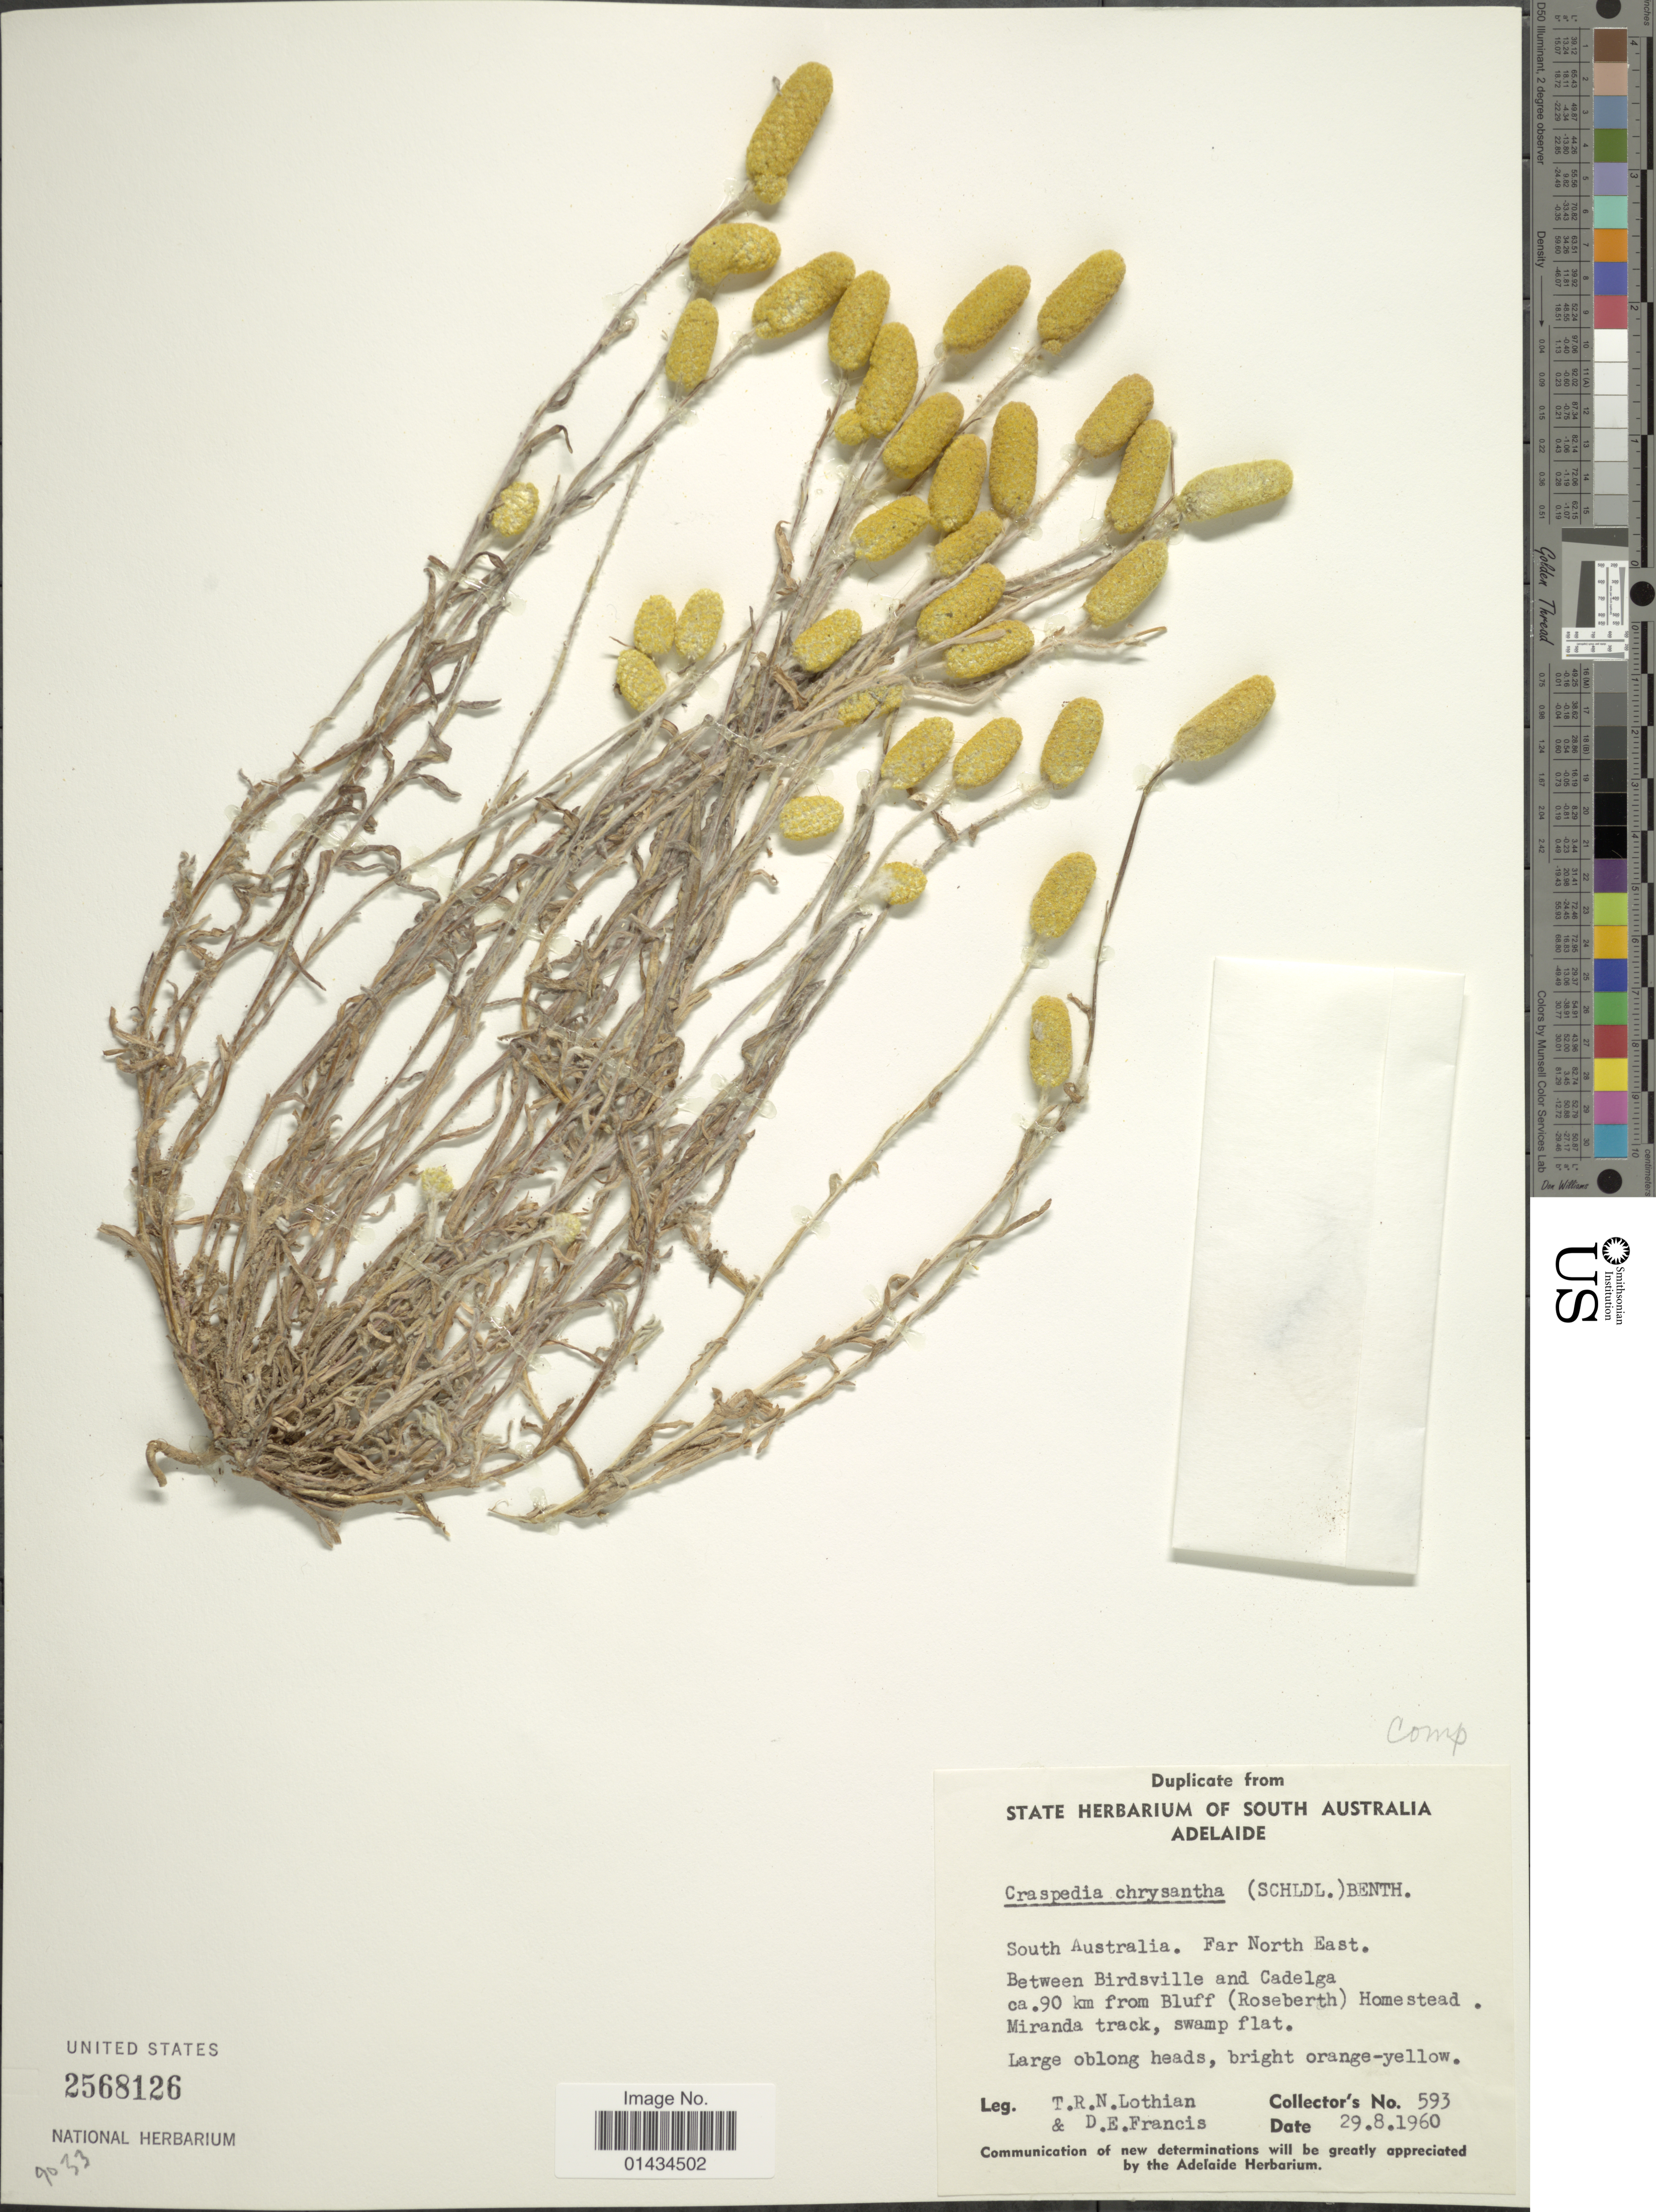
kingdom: Plantae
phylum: Tracheophyta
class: Magnoliopsida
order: Asterales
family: Asteraceae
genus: Craspedia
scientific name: Craspedia chrysantha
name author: (Schltdl.) Benth.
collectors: T. Lothian & D. Francis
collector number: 593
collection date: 1960-08-29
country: Australia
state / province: South Australia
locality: Far North East, between Birdsville and Cadelga ca. 90 km from Bluff (Roseberth) Homestead, Miranda track, swamp flat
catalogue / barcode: US 2568126